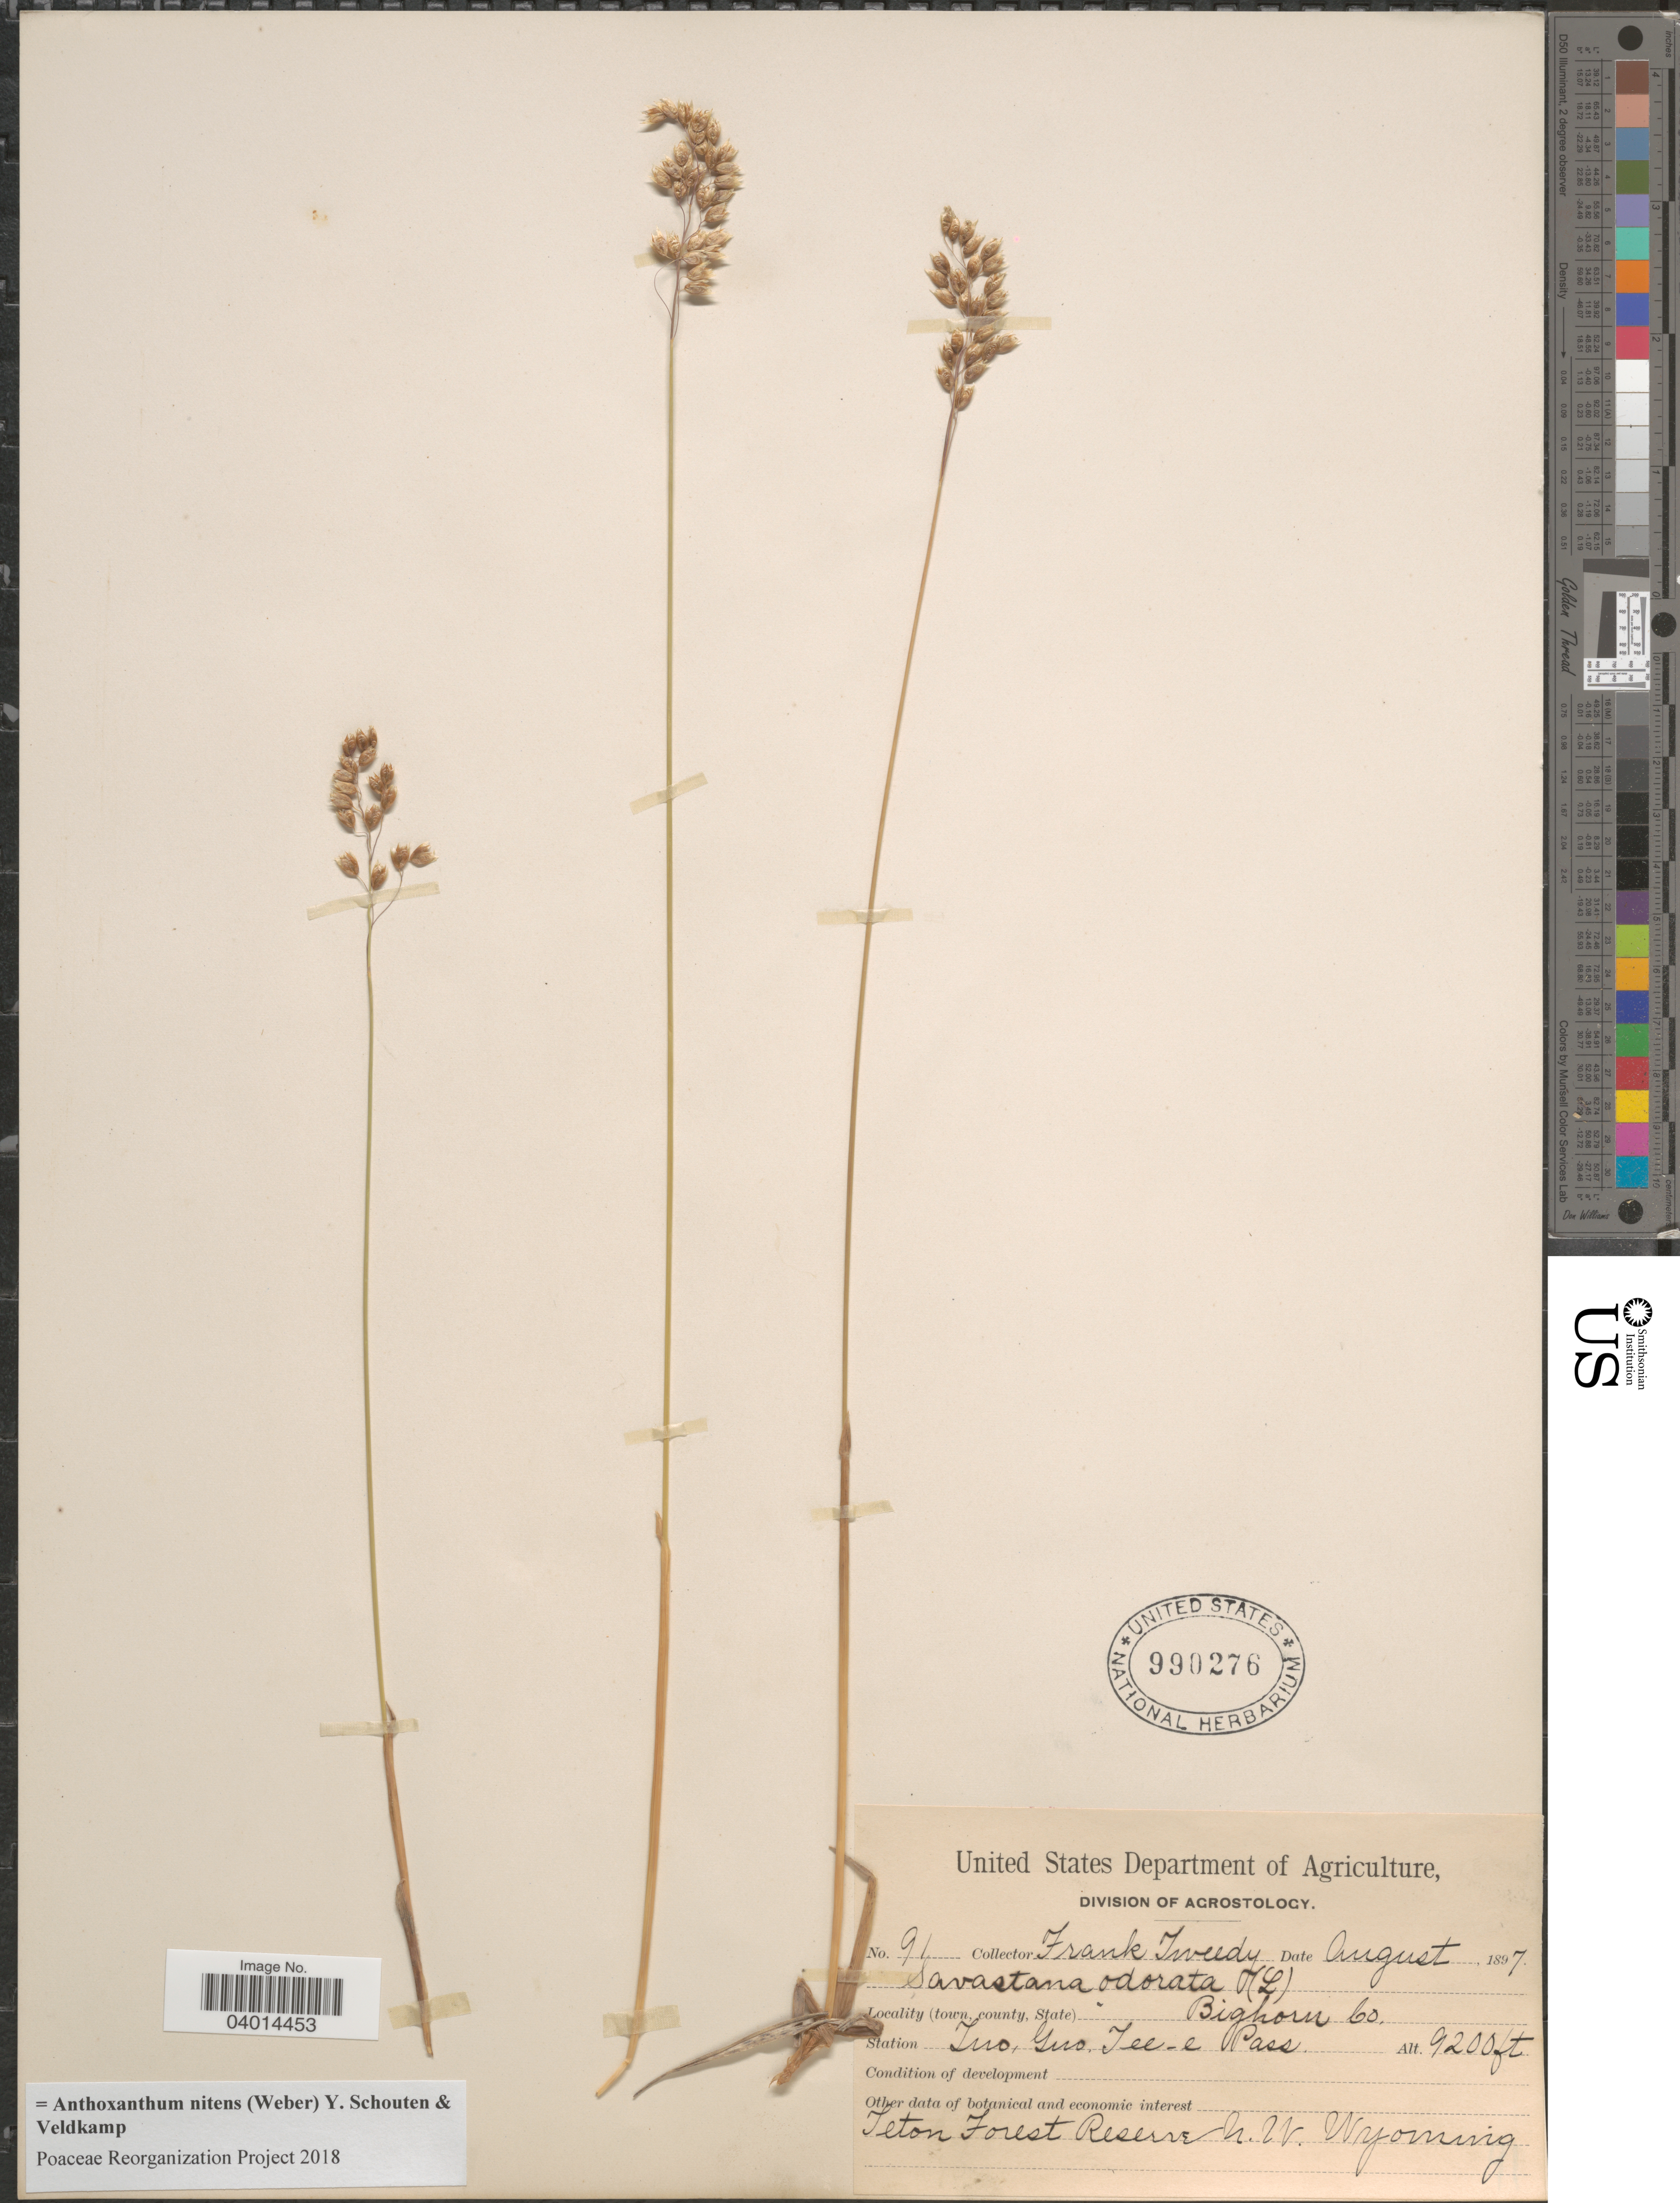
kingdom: Plantae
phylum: Tracheophyta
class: Liliopsida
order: Poales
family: Poaceae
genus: Anthoxanthum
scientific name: Anthoxanthum nitens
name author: (G.H. Weber) R.T.A. Schouten & Veldkamp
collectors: F. Tweedy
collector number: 91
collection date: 1897-08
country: United States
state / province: Wyoming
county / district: Big Horn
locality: Big horn Co. Station To Gwa Tee-e (Togwatee) Pass. Teton Forest Reserve N.W. Wyoming.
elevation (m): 2804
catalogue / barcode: US 990276